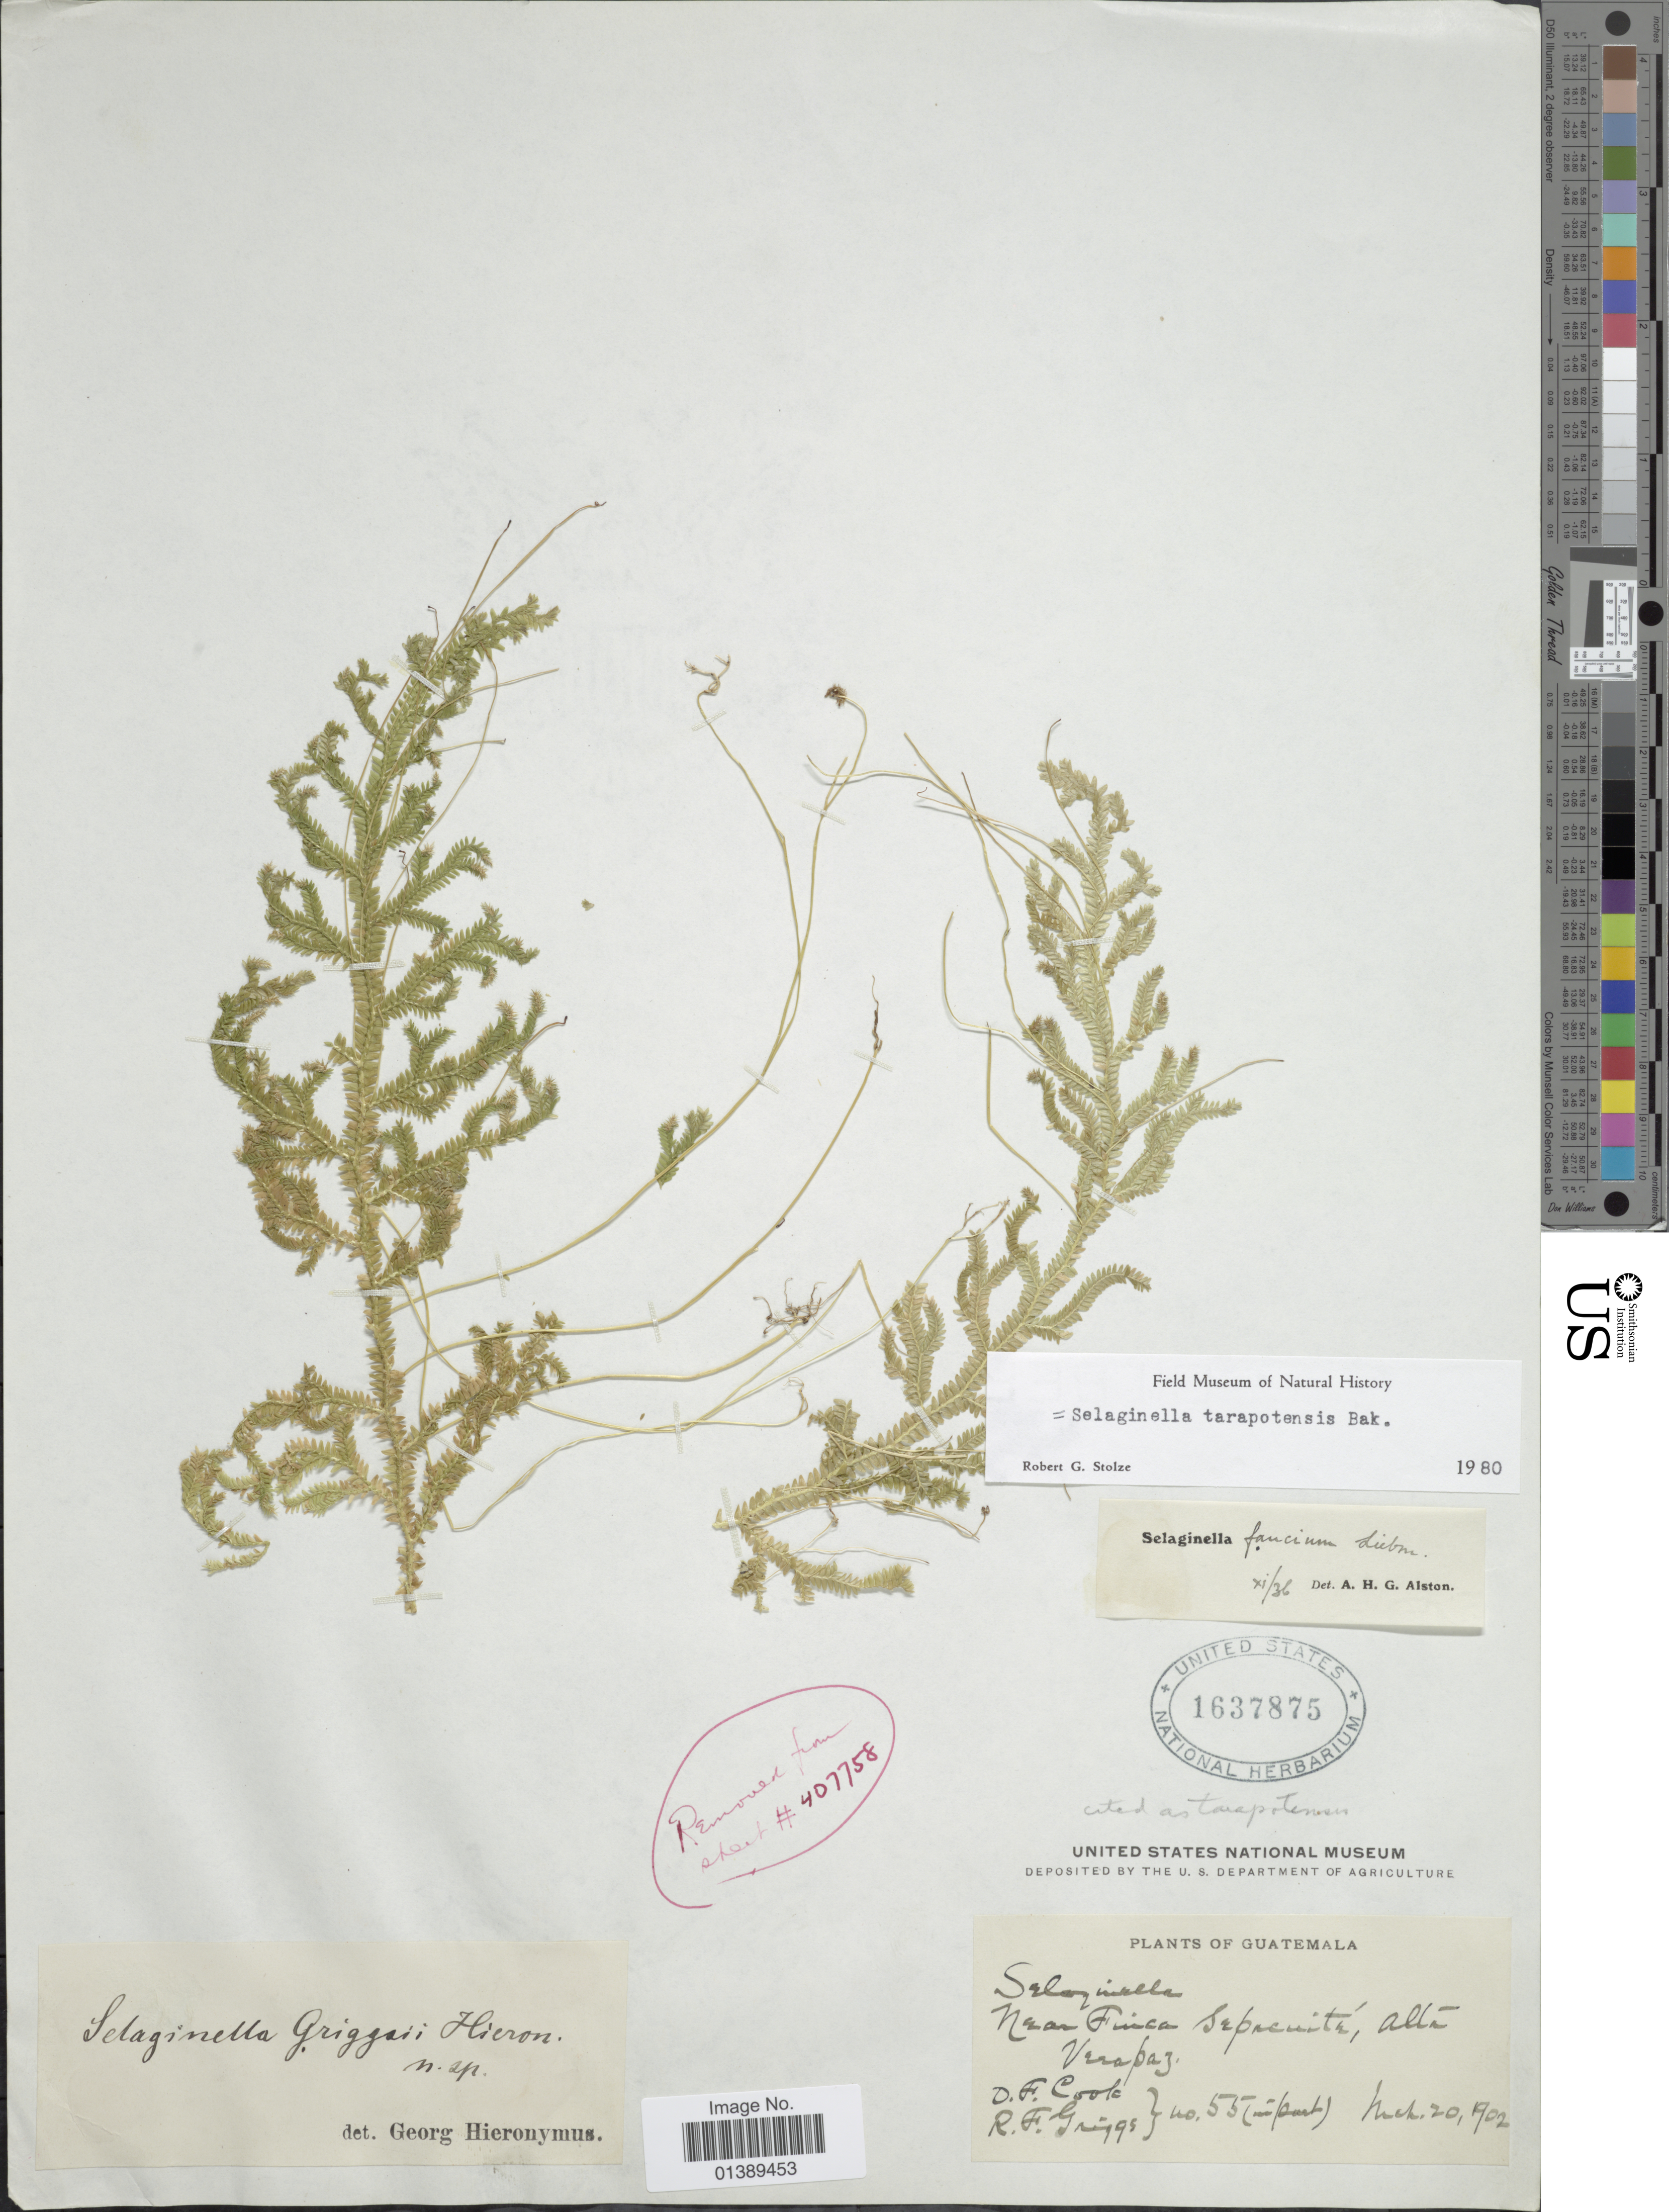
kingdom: Plantae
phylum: Tracheophyta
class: Lycopodiopsida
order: Selaginellales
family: Selaginellaceae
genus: Selaginella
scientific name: Selaginella tarapotensis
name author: Baker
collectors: O. F. Cook & R. F. Griggs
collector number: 55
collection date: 1902-03-20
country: Guatemala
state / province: Alta Verapaz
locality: Near Finca sepacuitá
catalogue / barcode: US 1637875